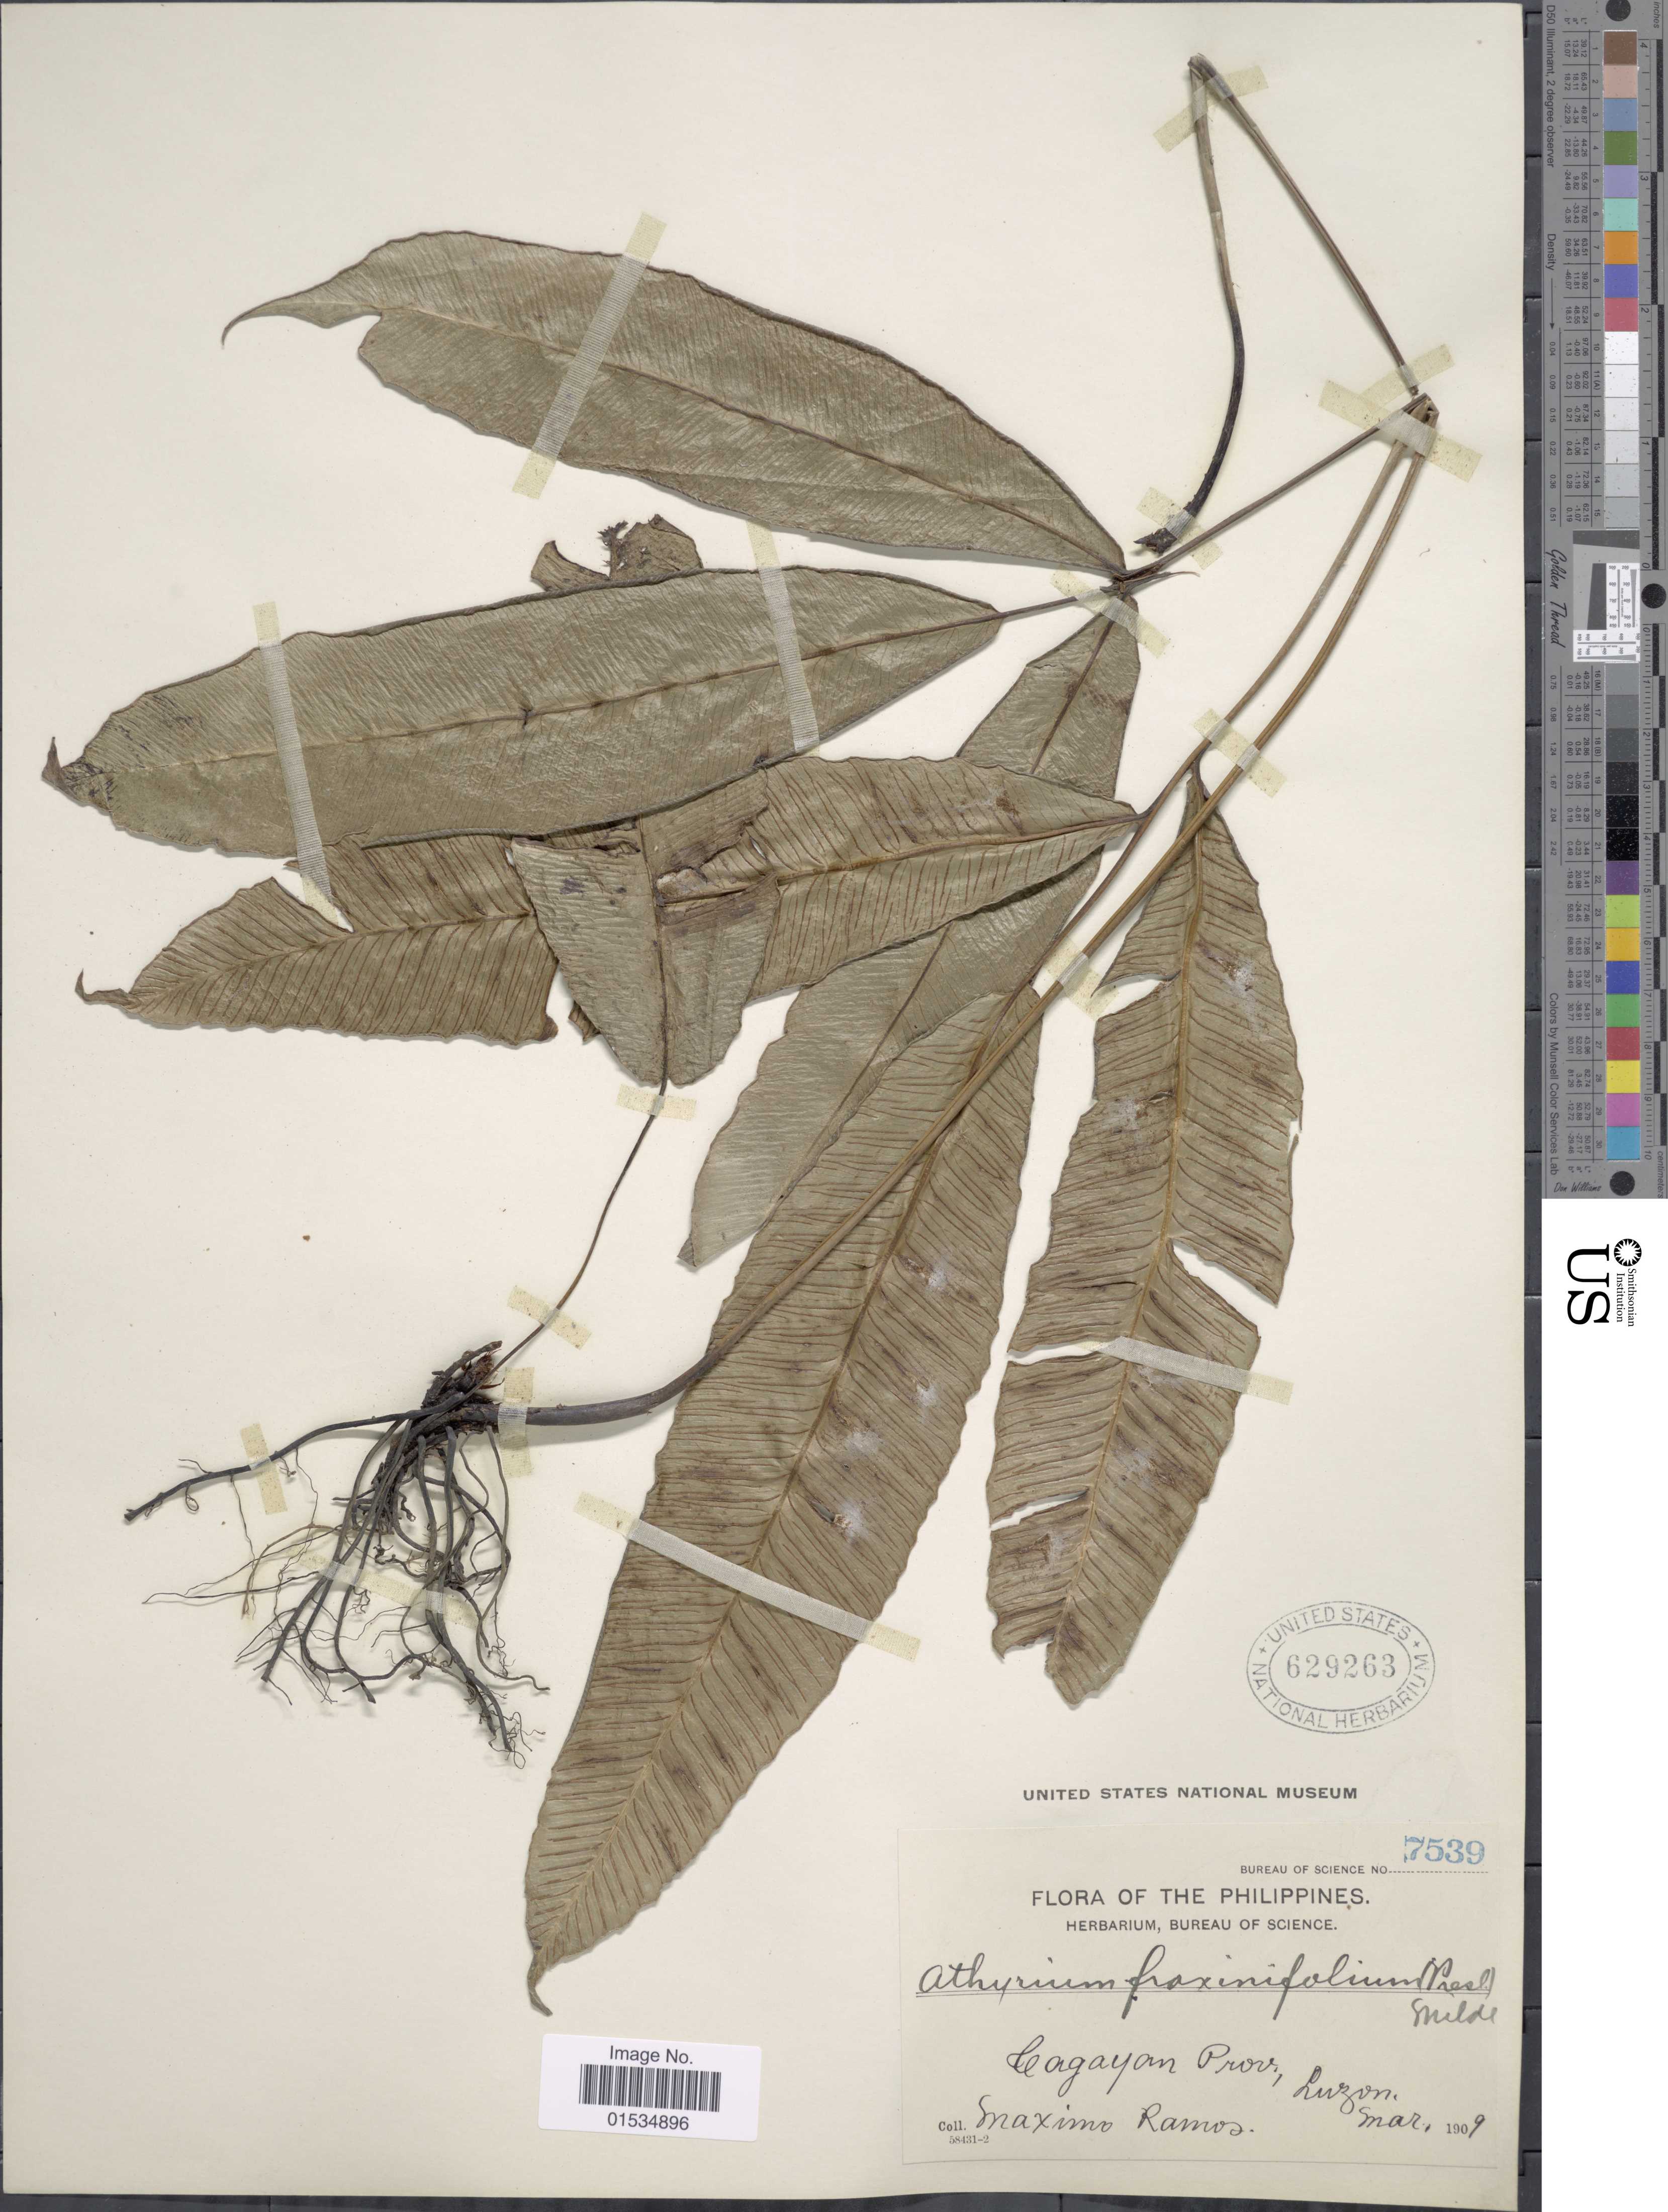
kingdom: Plantae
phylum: Tracheophyta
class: Polypodiopsida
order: Polypodiales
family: Athyriaceae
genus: Diplazium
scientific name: Diplazium fraxinifolium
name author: C. Presl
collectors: M. Ramos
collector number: Bureau of Science7539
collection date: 1909-03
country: Philippines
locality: Cagayan Prov., Luzon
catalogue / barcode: US 629263